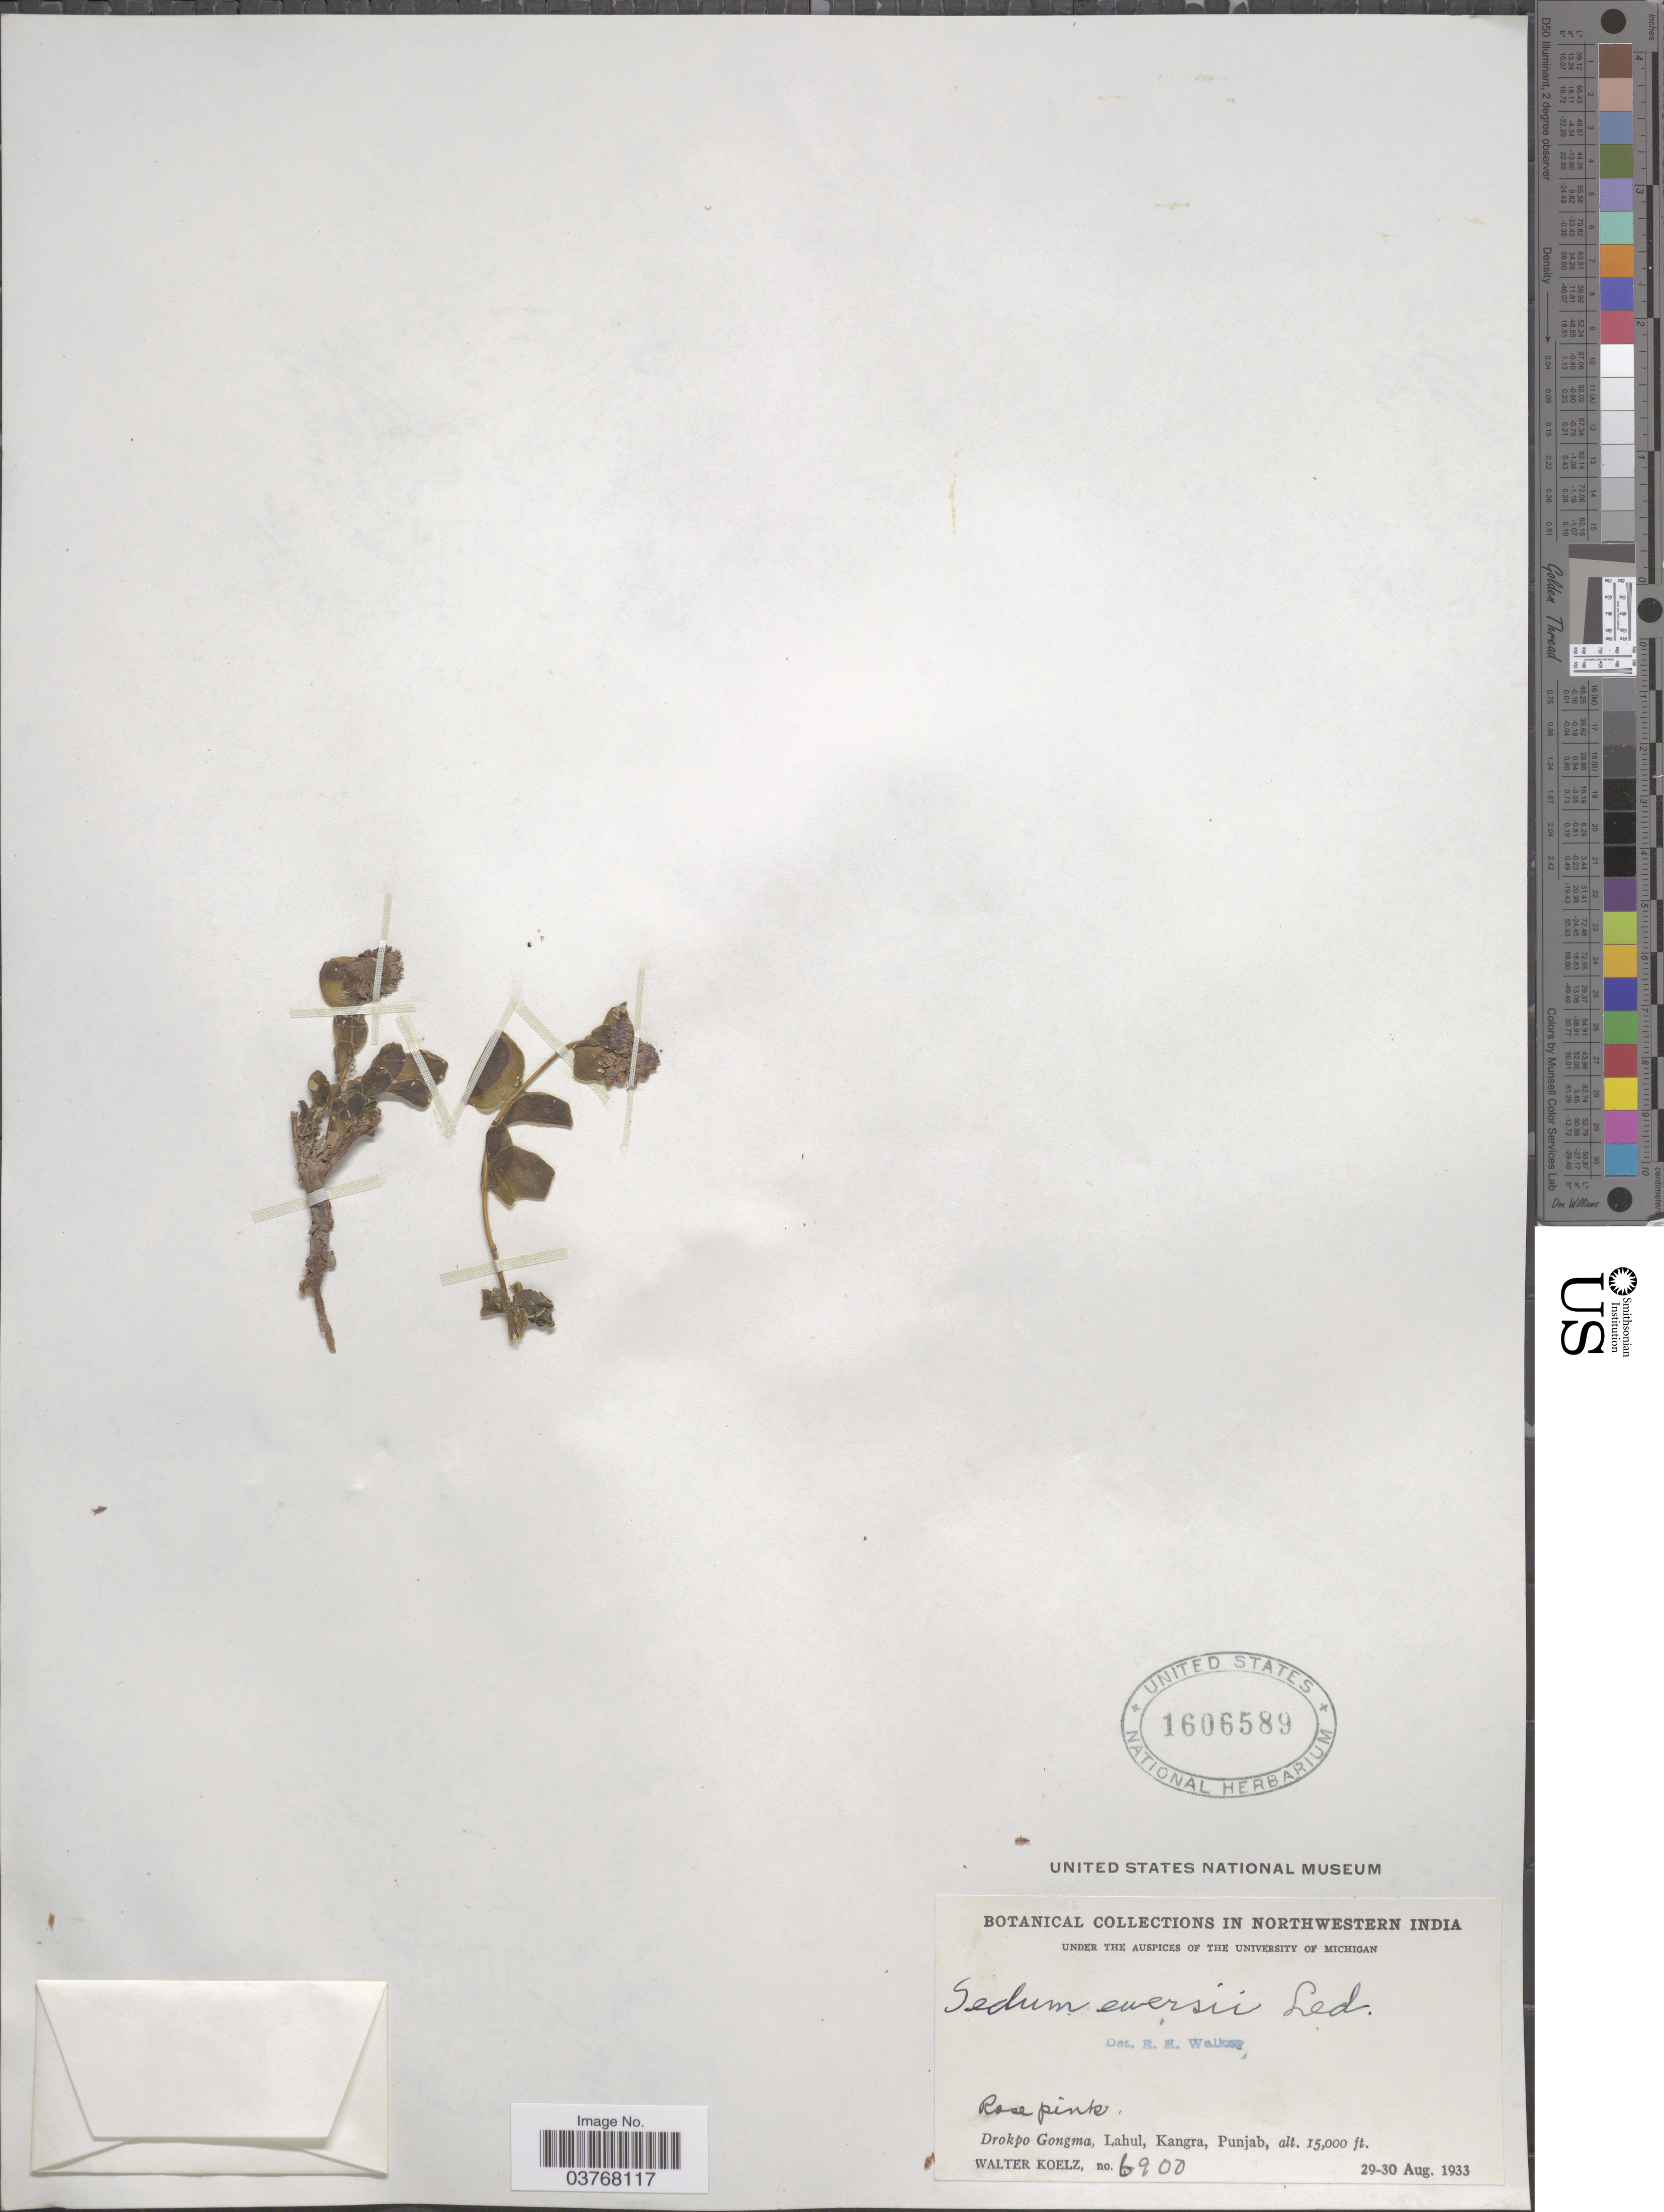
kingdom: Plantae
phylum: Tracheophyta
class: Magnoliopsida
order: Saxifragales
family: Crassulaceae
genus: Hylotelephium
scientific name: Hylotelephium ewersii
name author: (Ledeb.) H. Ohba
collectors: W. N. Koelz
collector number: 6900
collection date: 1933-08-29/1933-08-30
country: India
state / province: Punjab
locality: Northwestern India. Drokpo Gongma, Lahul, Kangra, Punjab.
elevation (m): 4572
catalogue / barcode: US 1606589